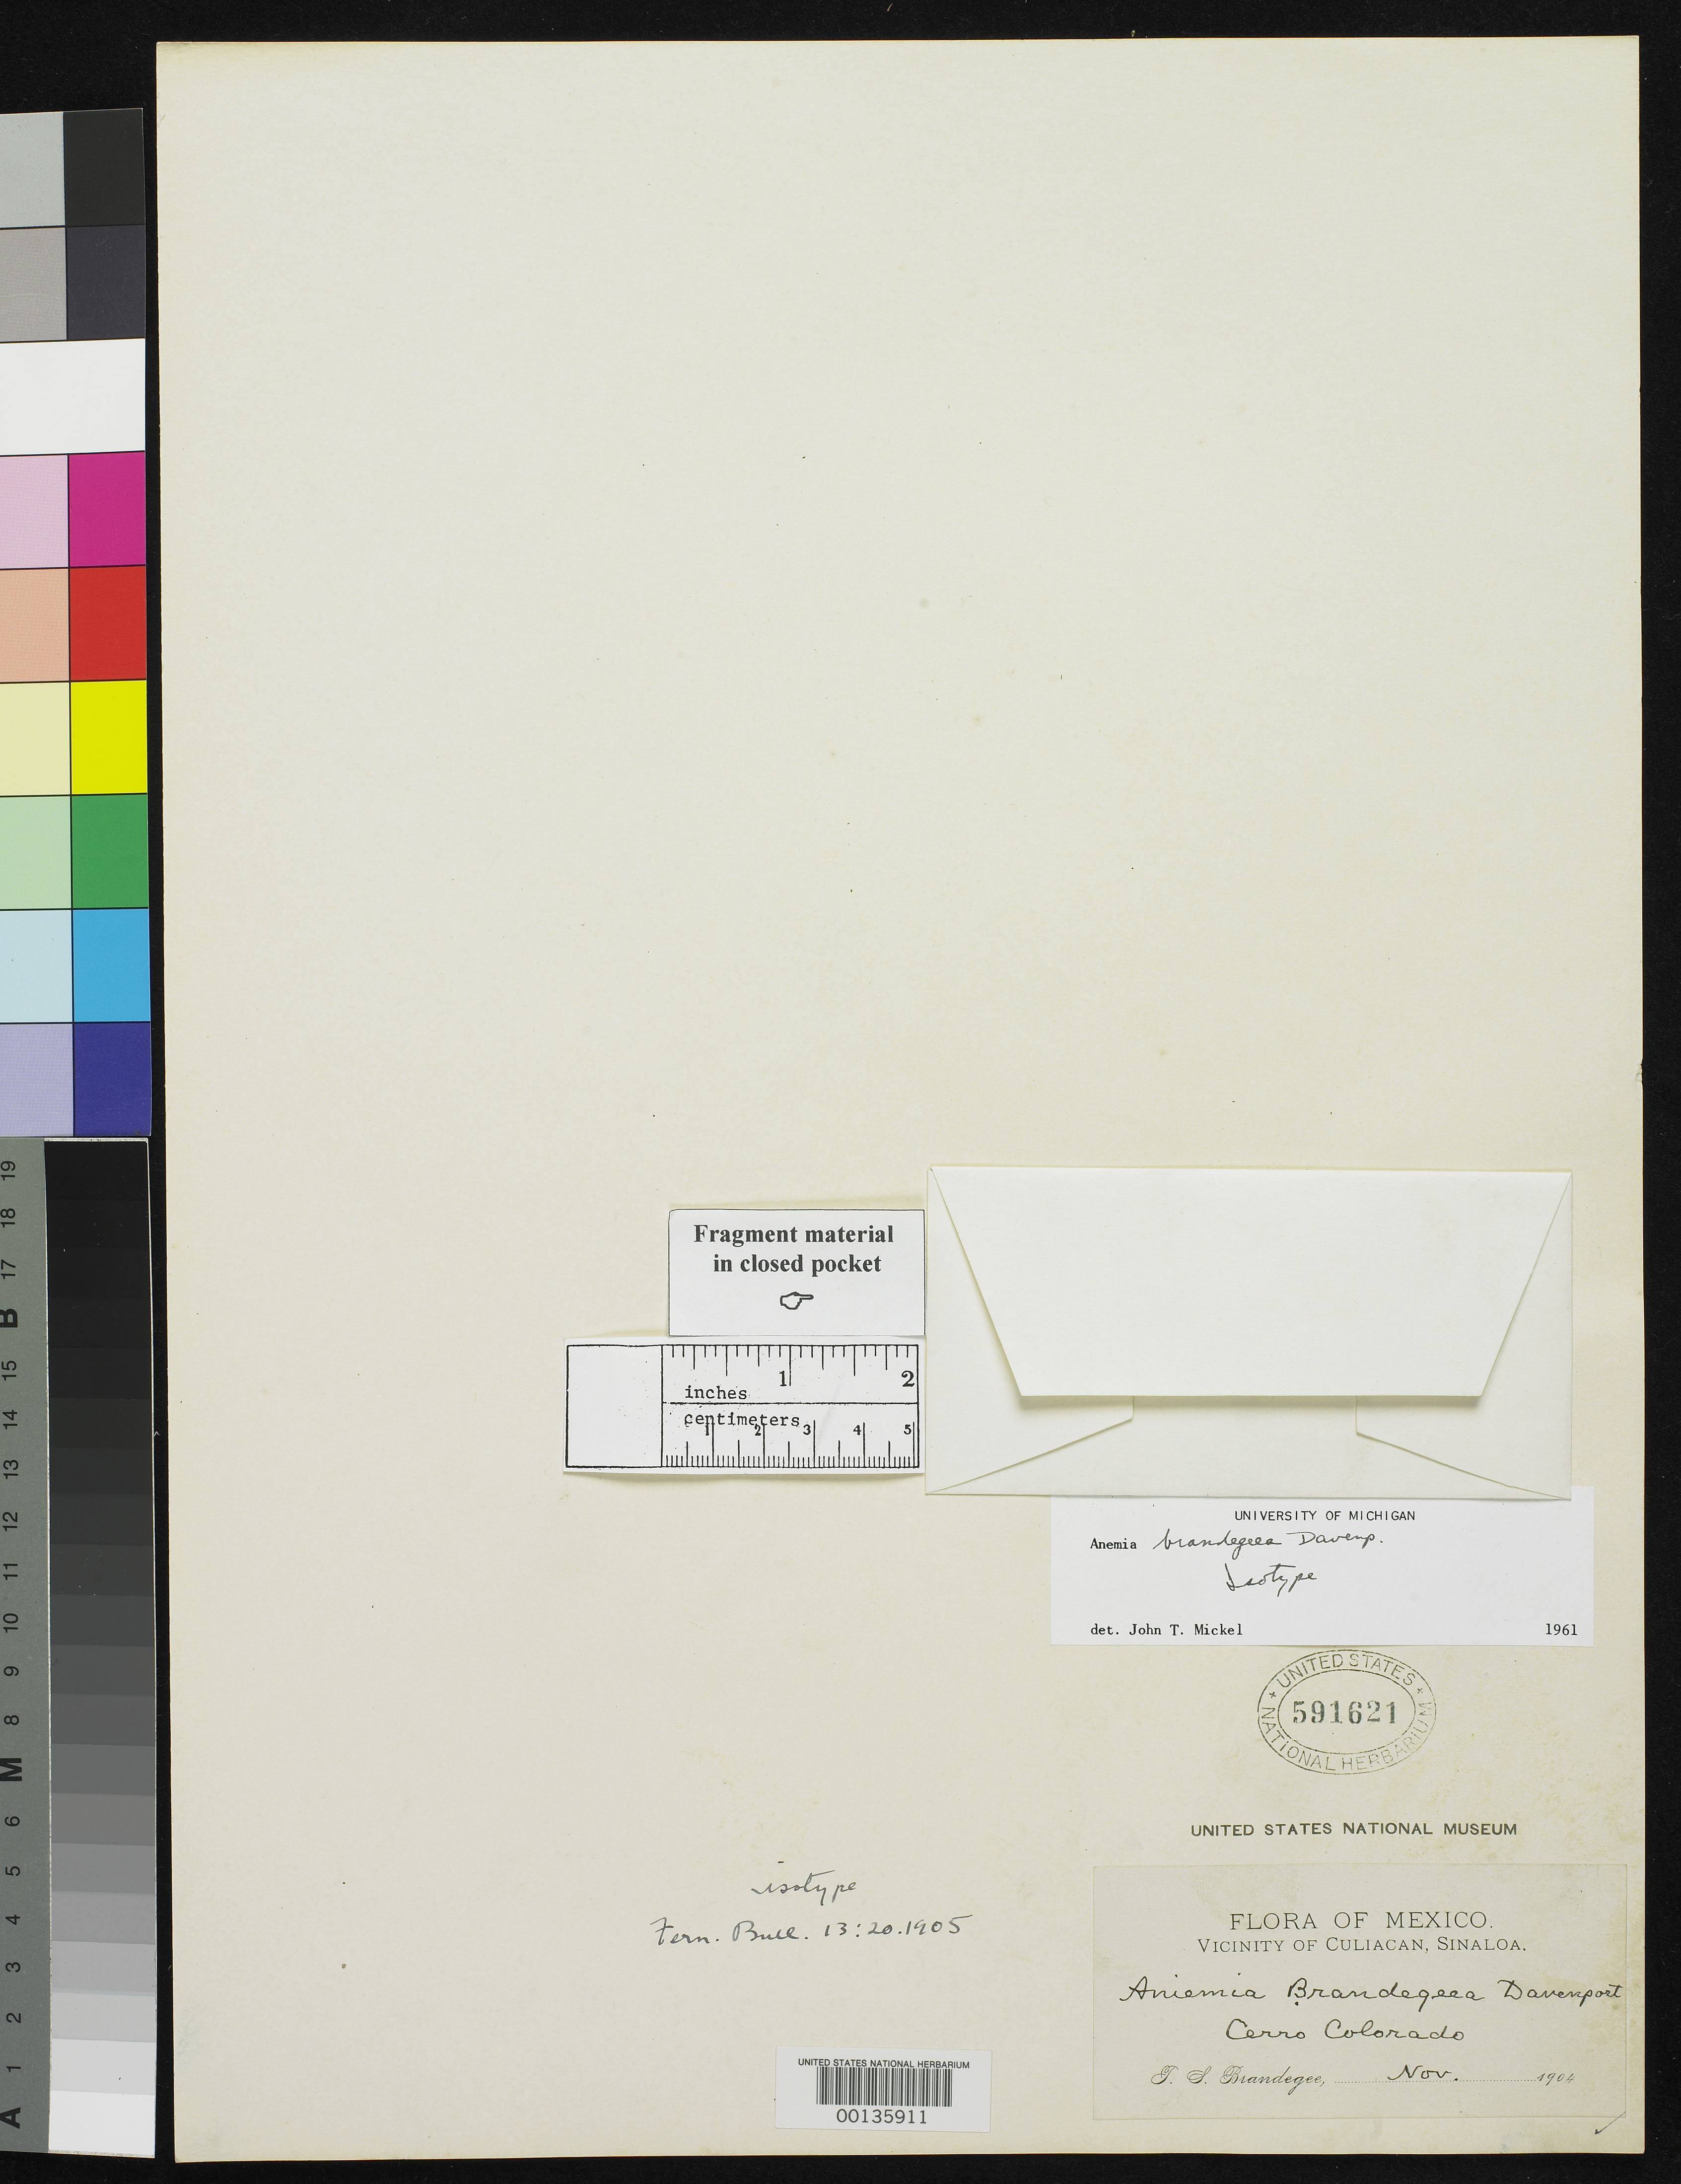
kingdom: Plantae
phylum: Tracheophyta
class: Polypodiopsida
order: Schizaeales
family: Anemiaceae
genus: Anemia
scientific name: Anemia brandegeea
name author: Davenp.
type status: Type Collection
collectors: T. S. Brandegee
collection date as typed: Nov 1904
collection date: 1904-11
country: Mexico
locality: E of Monserrat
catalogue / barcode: US 591621